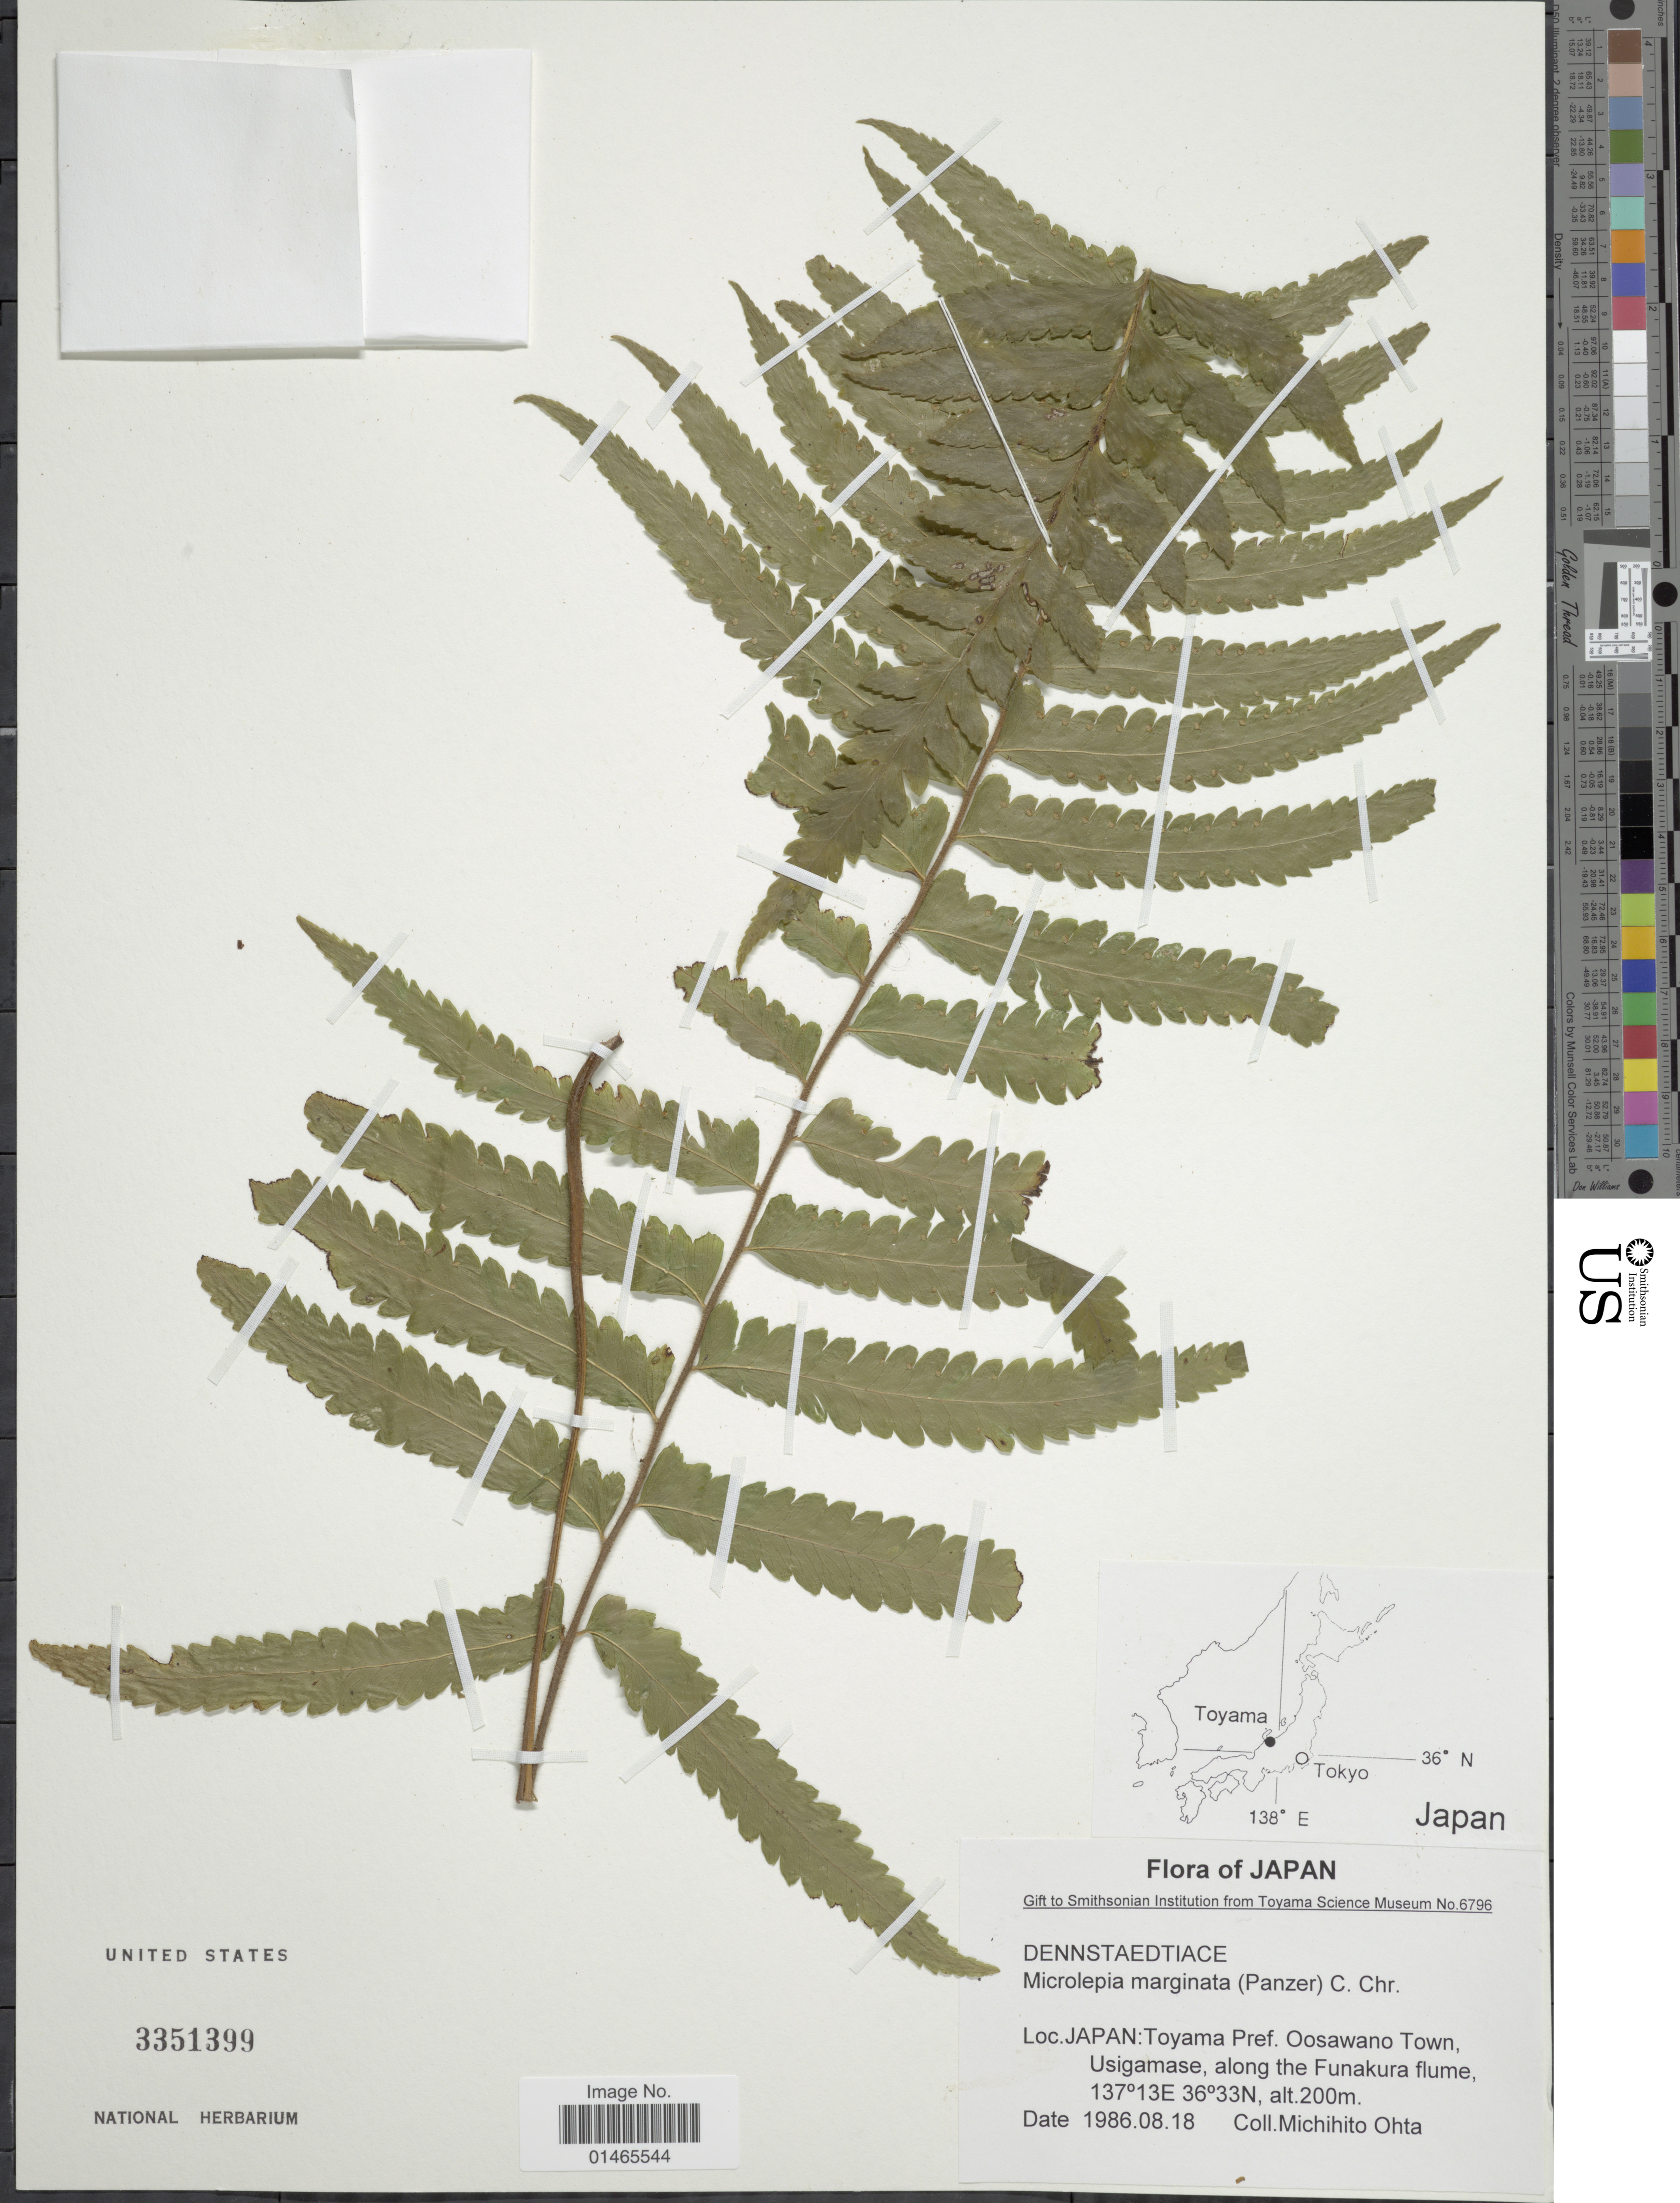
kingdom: Plantae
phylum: Tracheophyta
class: Polypodiopsida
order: Polypodiales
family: Dennstaedtiaceae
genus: Microlepia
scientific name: Microlepia marginata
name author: (Houtt.) C. Chr.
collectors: M. Ohta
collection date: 1986-08-18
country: Japan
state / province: Toyama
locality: Oosawano Town, Usigamase, along the Funakura flume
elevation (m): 200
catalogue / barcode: US 3351399